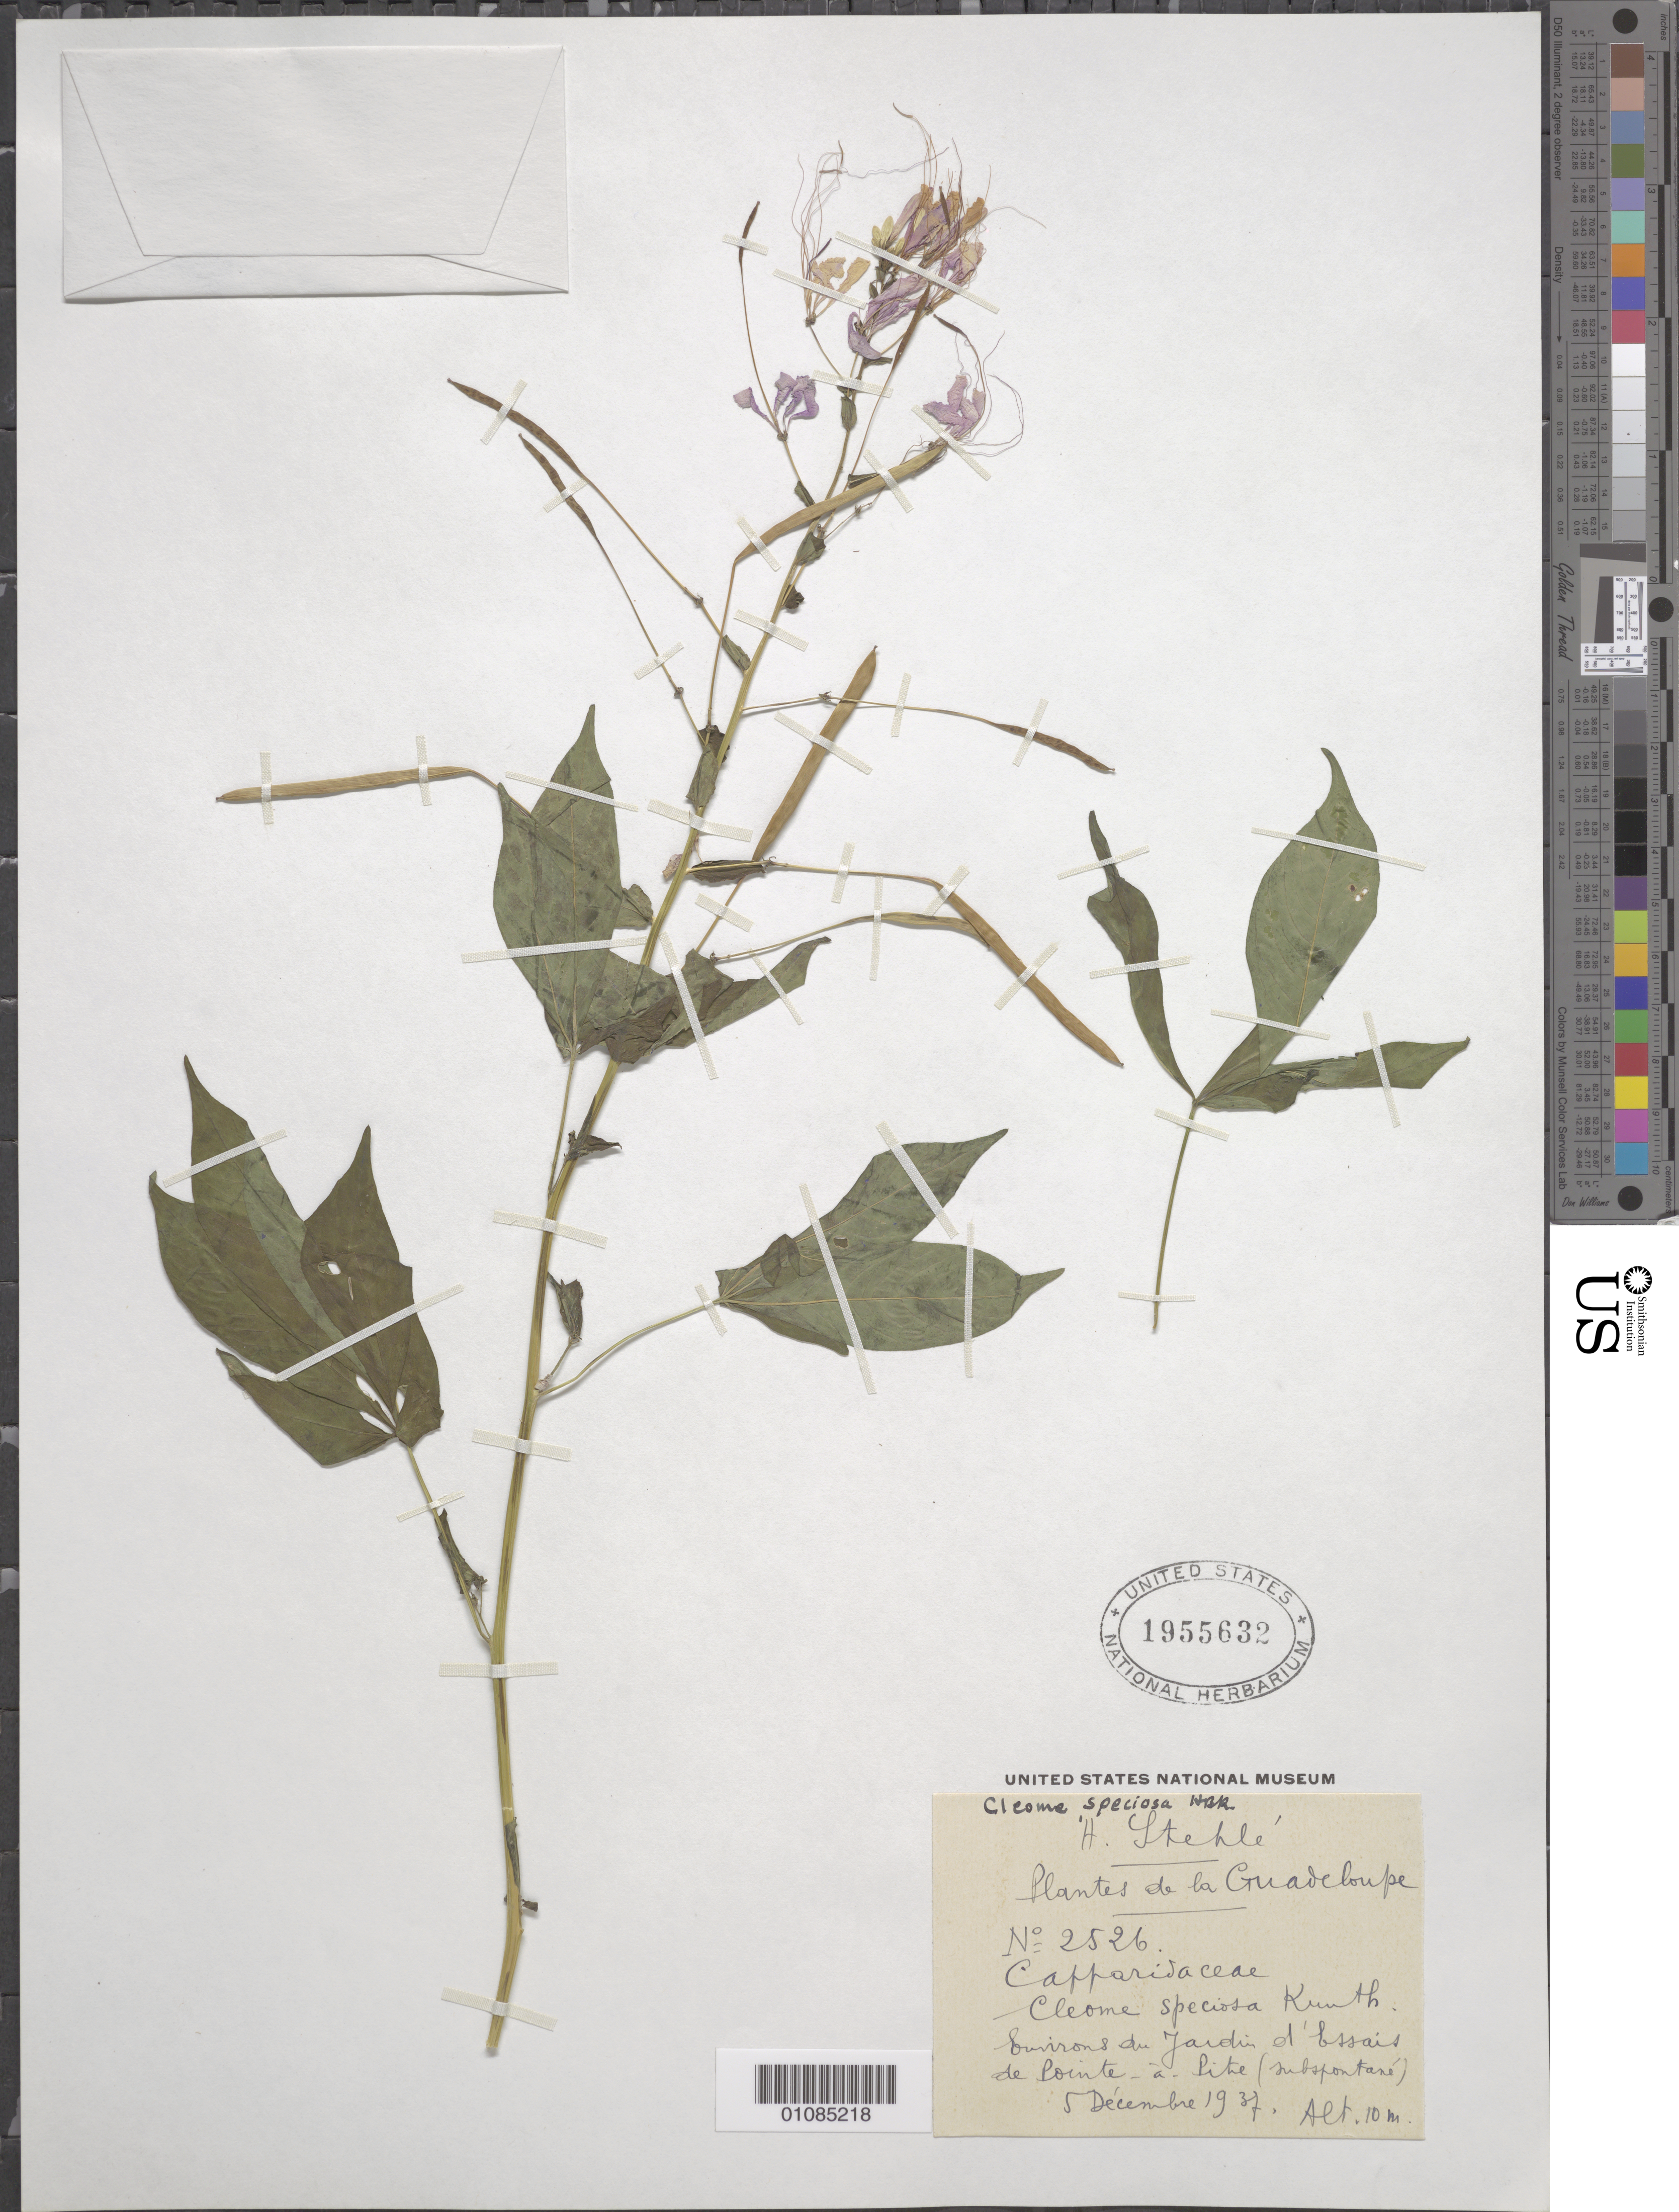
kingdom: Plantae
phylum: Tracheophyta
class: Magnoliopsida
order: Brassicales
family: Cleomaceae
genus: Cleoserrata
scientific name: Cleoserrata speciosa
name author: (Raf.) Iltis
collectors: H. Stehlé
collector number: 2526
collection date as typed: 05 Dec 1937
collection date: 1937-12-05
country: Guadeloupe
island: Grande Terre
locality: Pointe-a-Pitre.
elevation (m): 10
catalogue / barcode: US 1955632